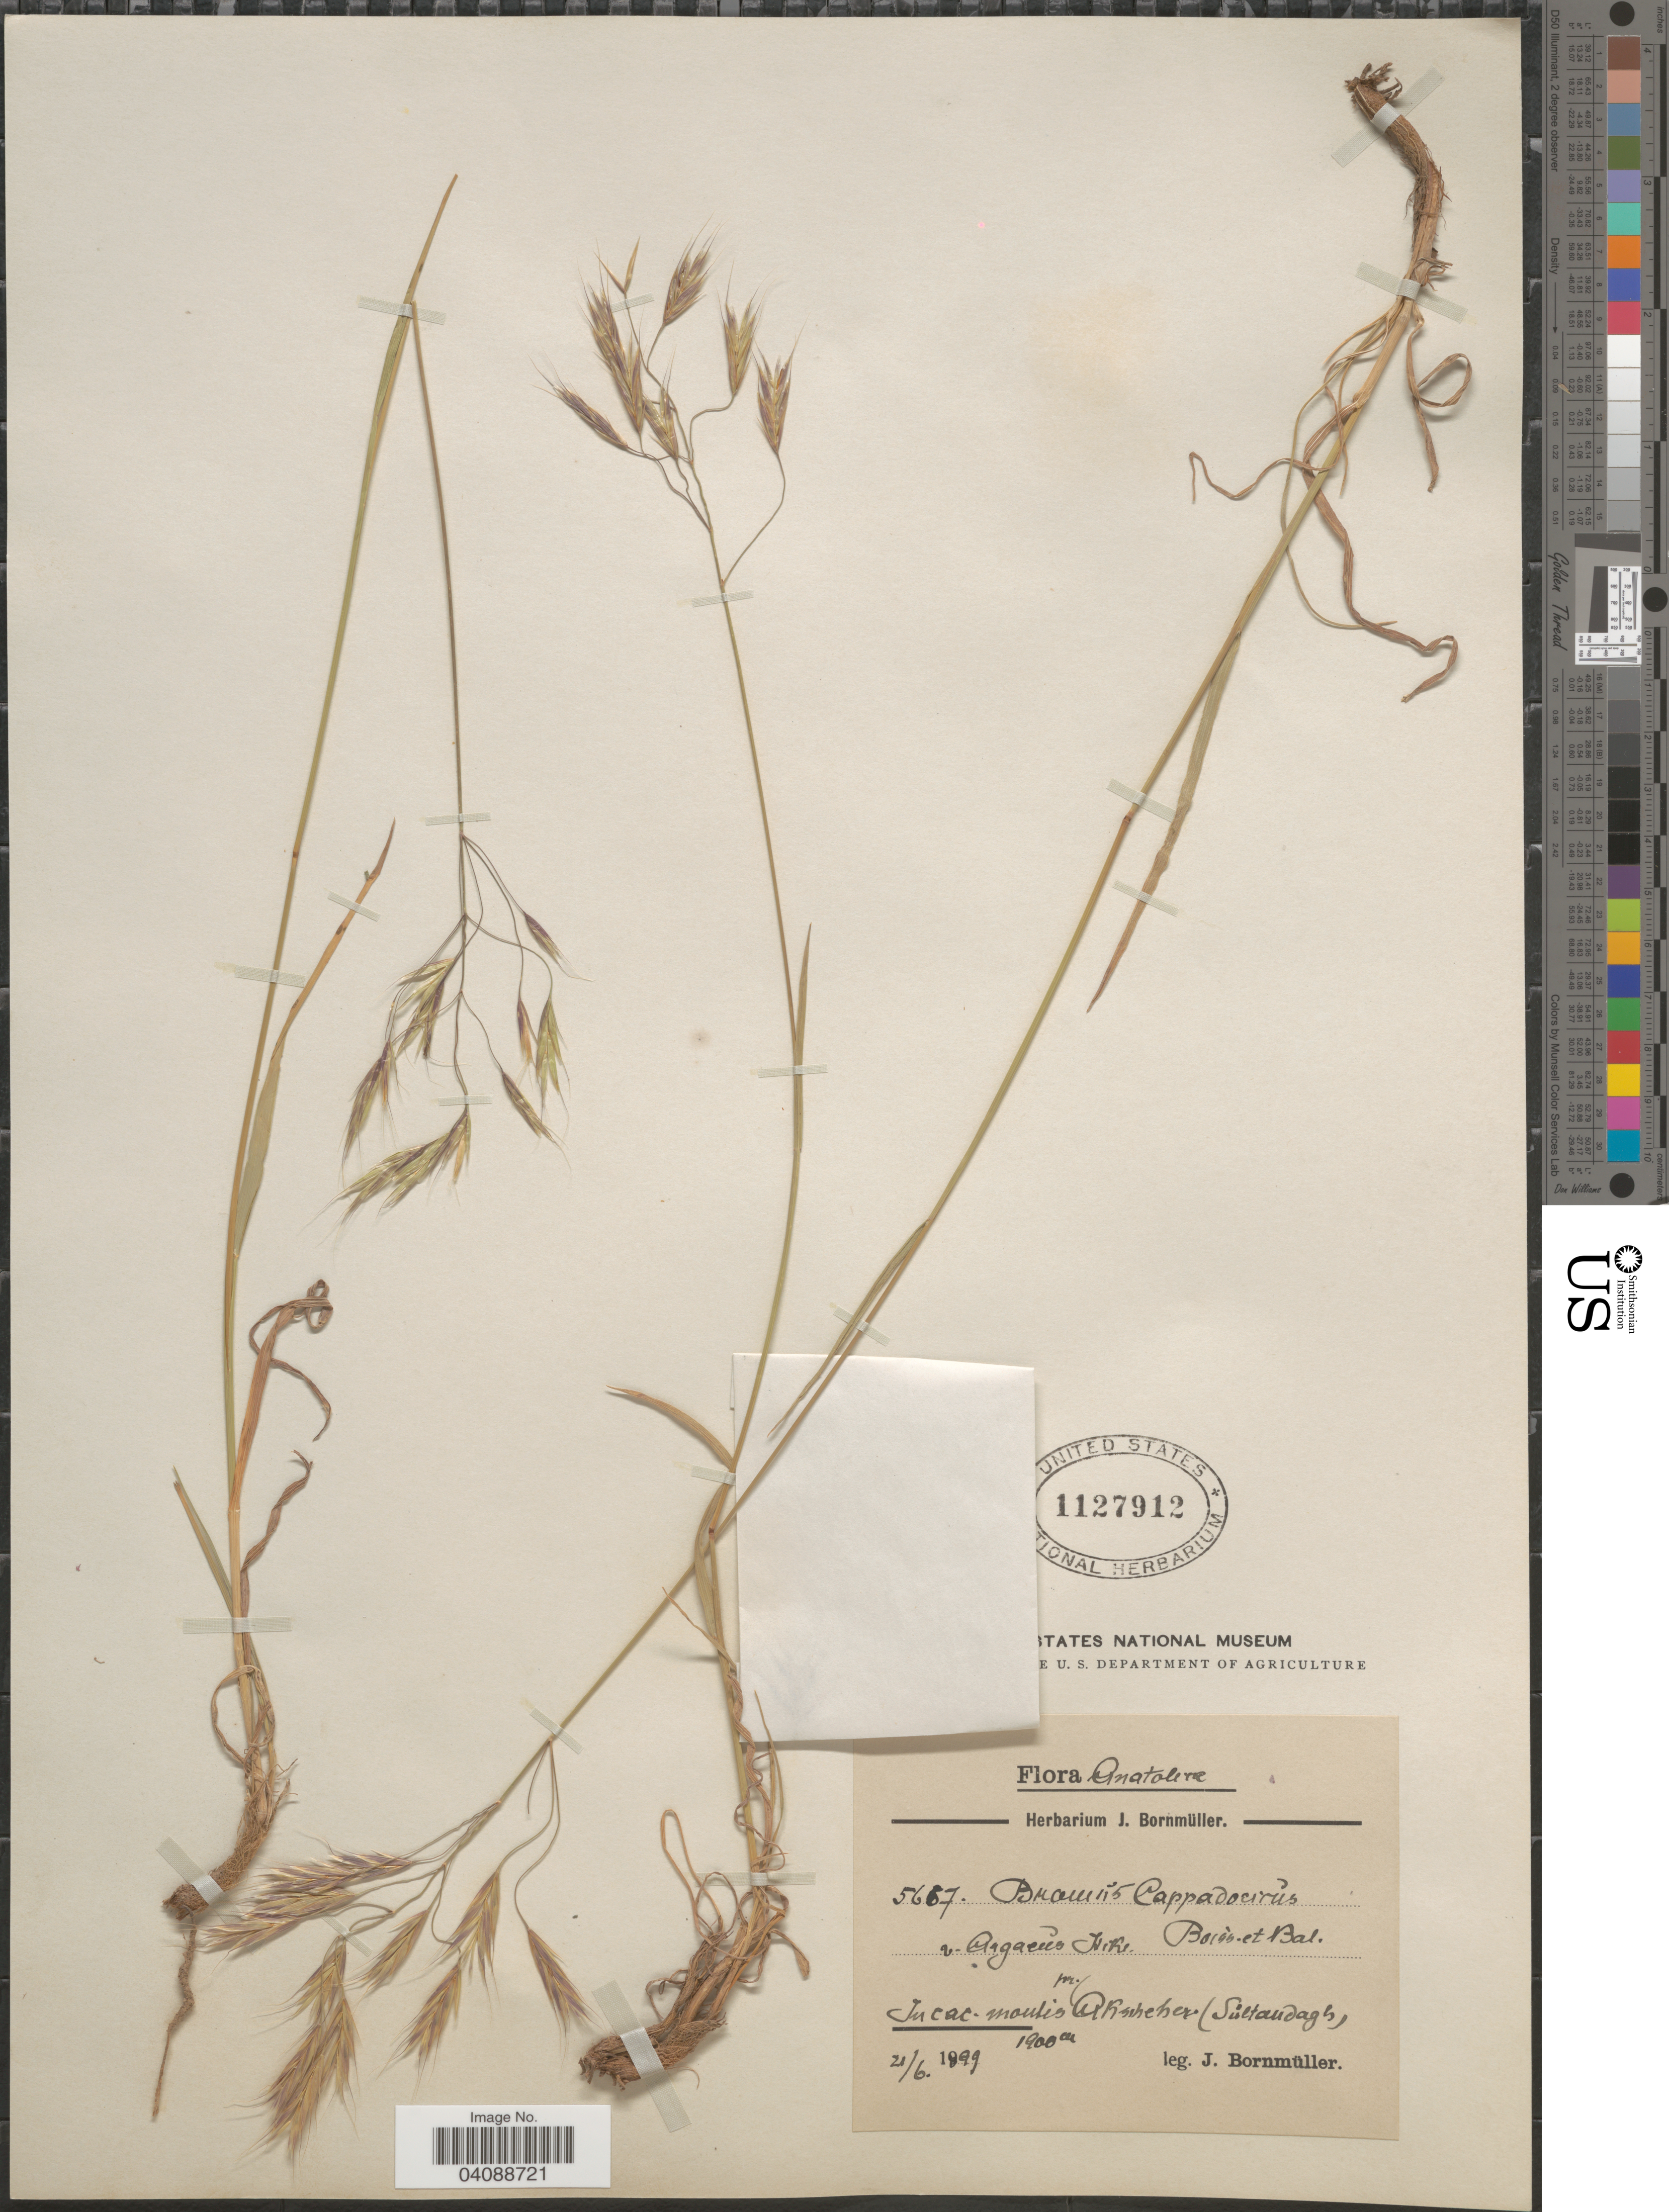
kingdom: Plantae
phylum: Tracheophyta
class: Liliopsida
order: Poales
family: Poaceae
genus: Bromus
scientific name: Bromus cappadocicus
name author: Boiss. & Balansa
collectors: J. Bornmüller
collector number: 567*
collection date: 1899-06-21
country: Turkey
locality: Anatolica. Incac-montis Aksiheher (Sultandagh).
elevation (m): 1900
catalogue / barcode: US 1127912